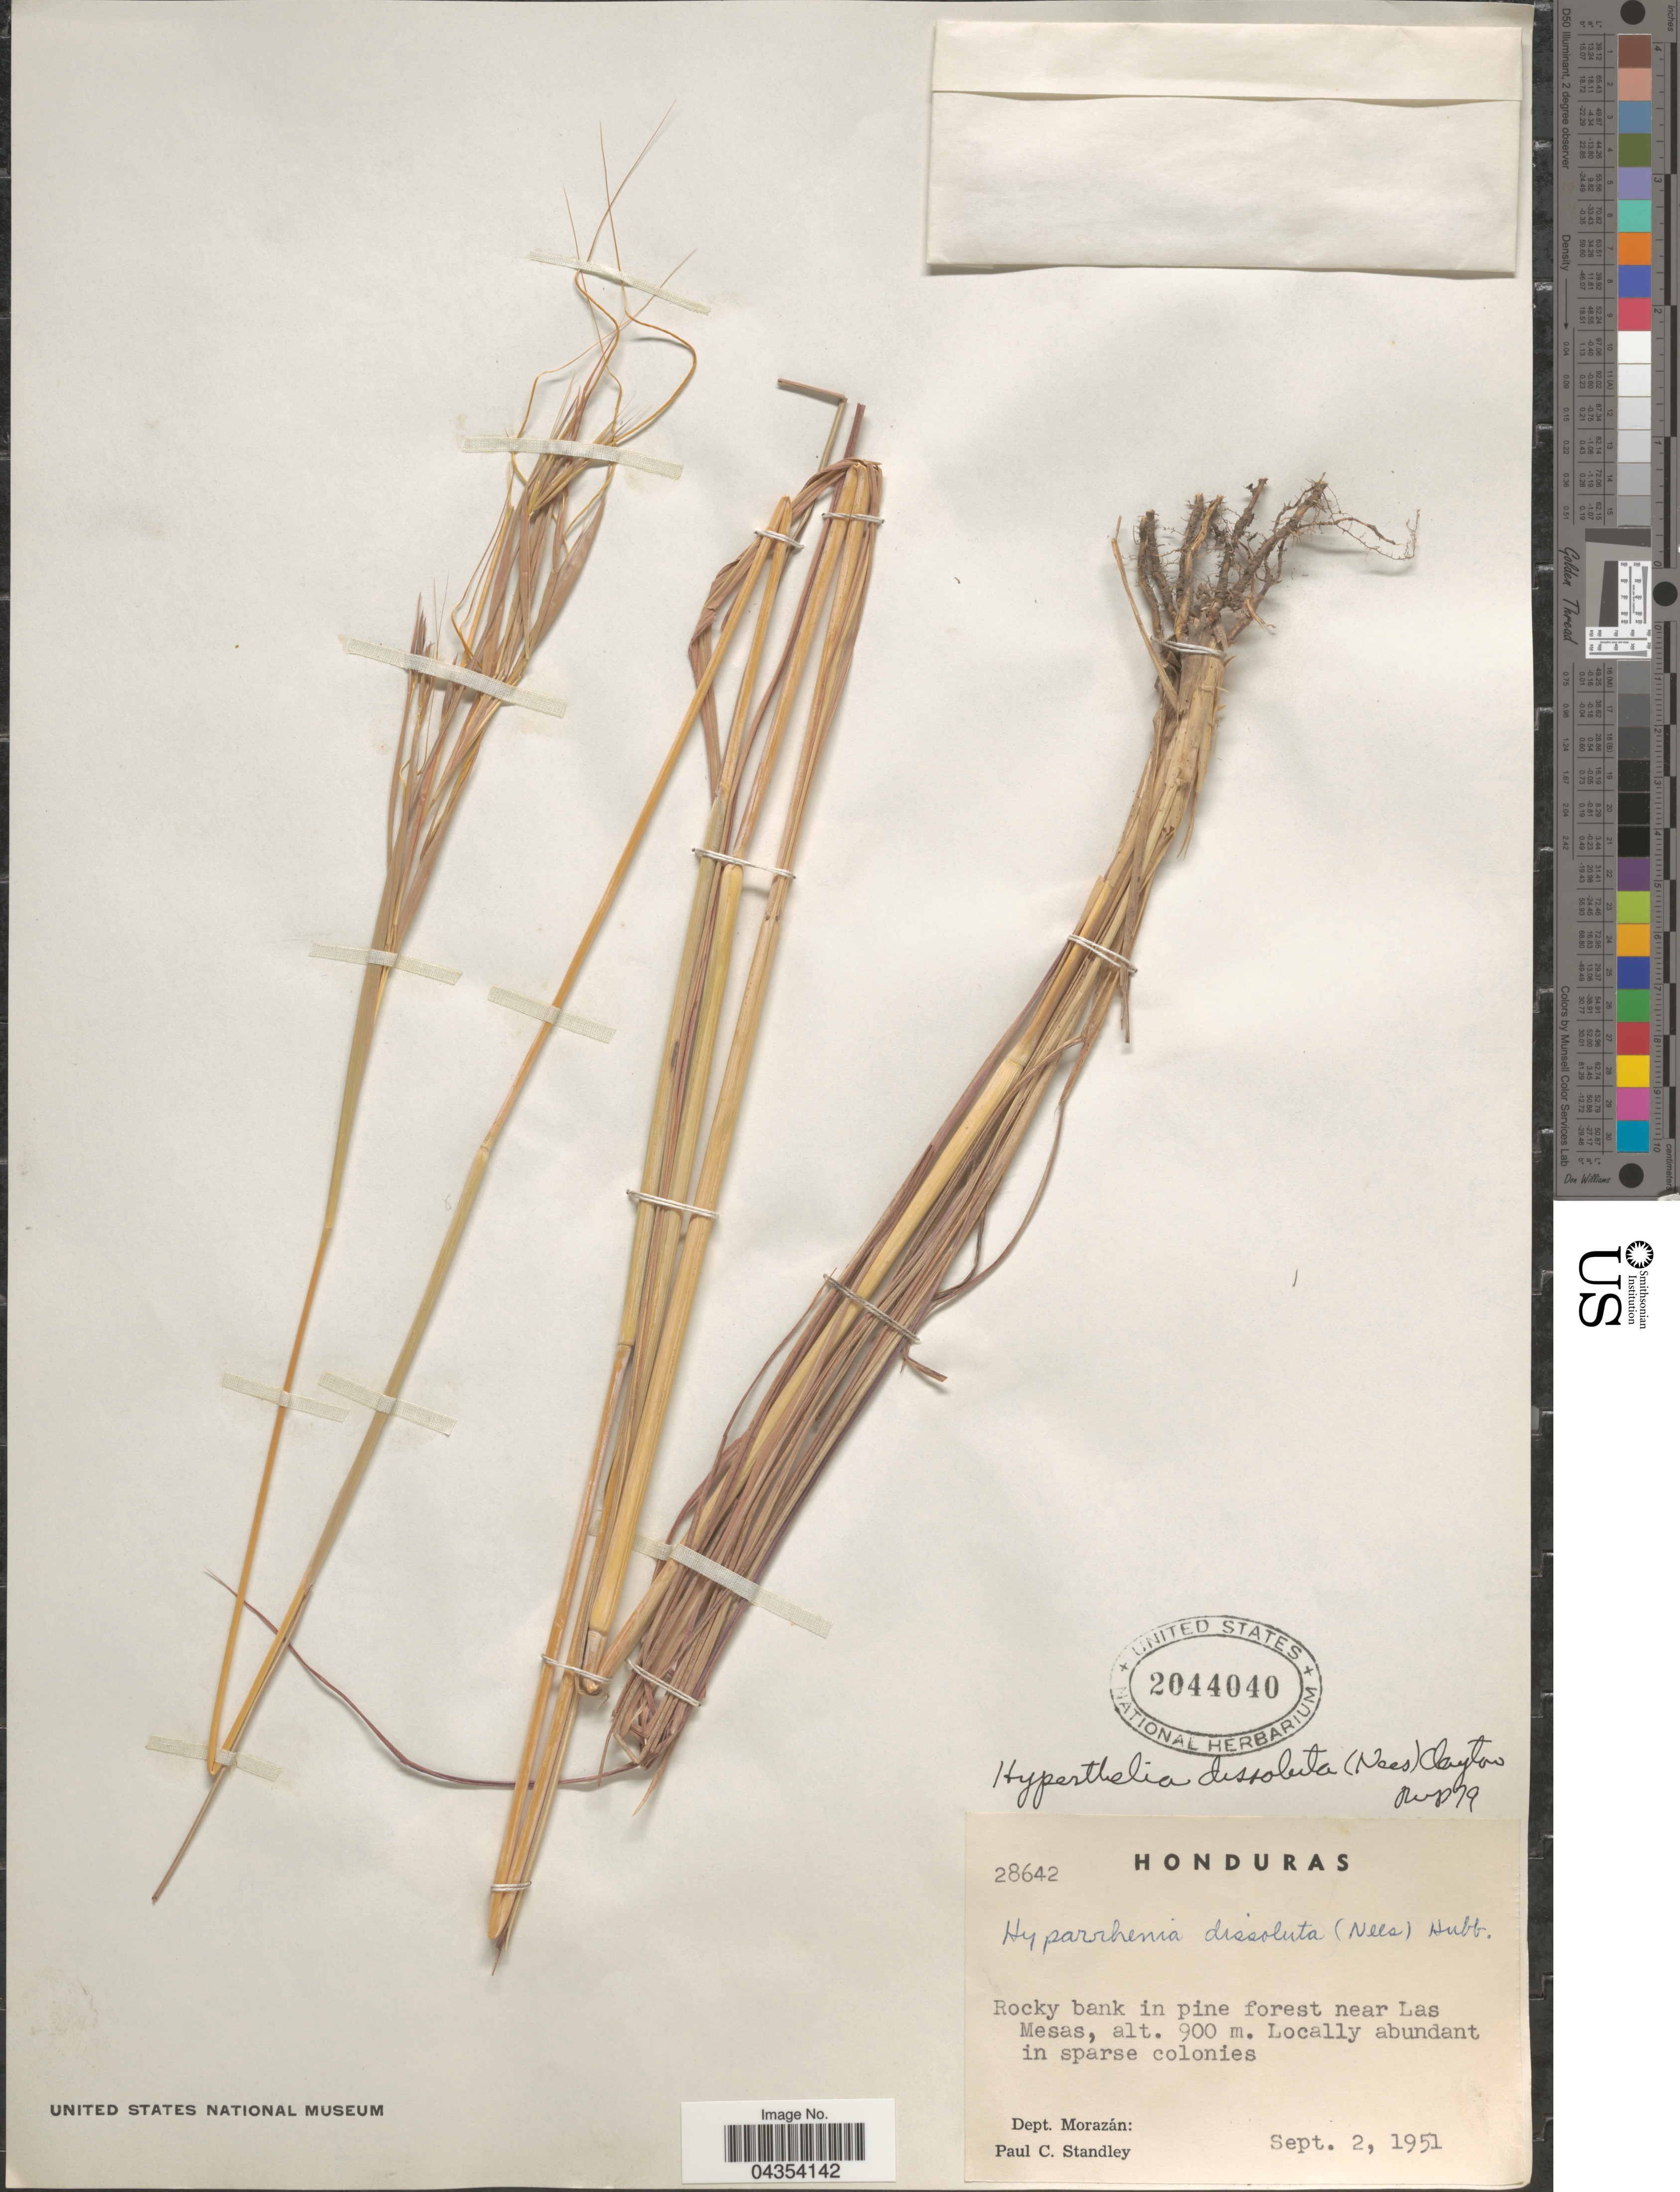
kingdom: Plantae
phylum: Tracheophyta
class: Liliopsida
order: Poales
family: Poaceae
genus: Hyperthelia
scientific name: Hyperthelia dissoluta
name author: (Nees ex Steud.) Clayton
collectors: P. C. Standley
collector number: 28642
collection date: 1951-09-02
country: Honduras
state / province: Fco. Morazán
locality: Rocky bank in pine forest near Las Mesas. Dept. Morazán.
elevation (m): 900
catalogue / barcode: US 2044040